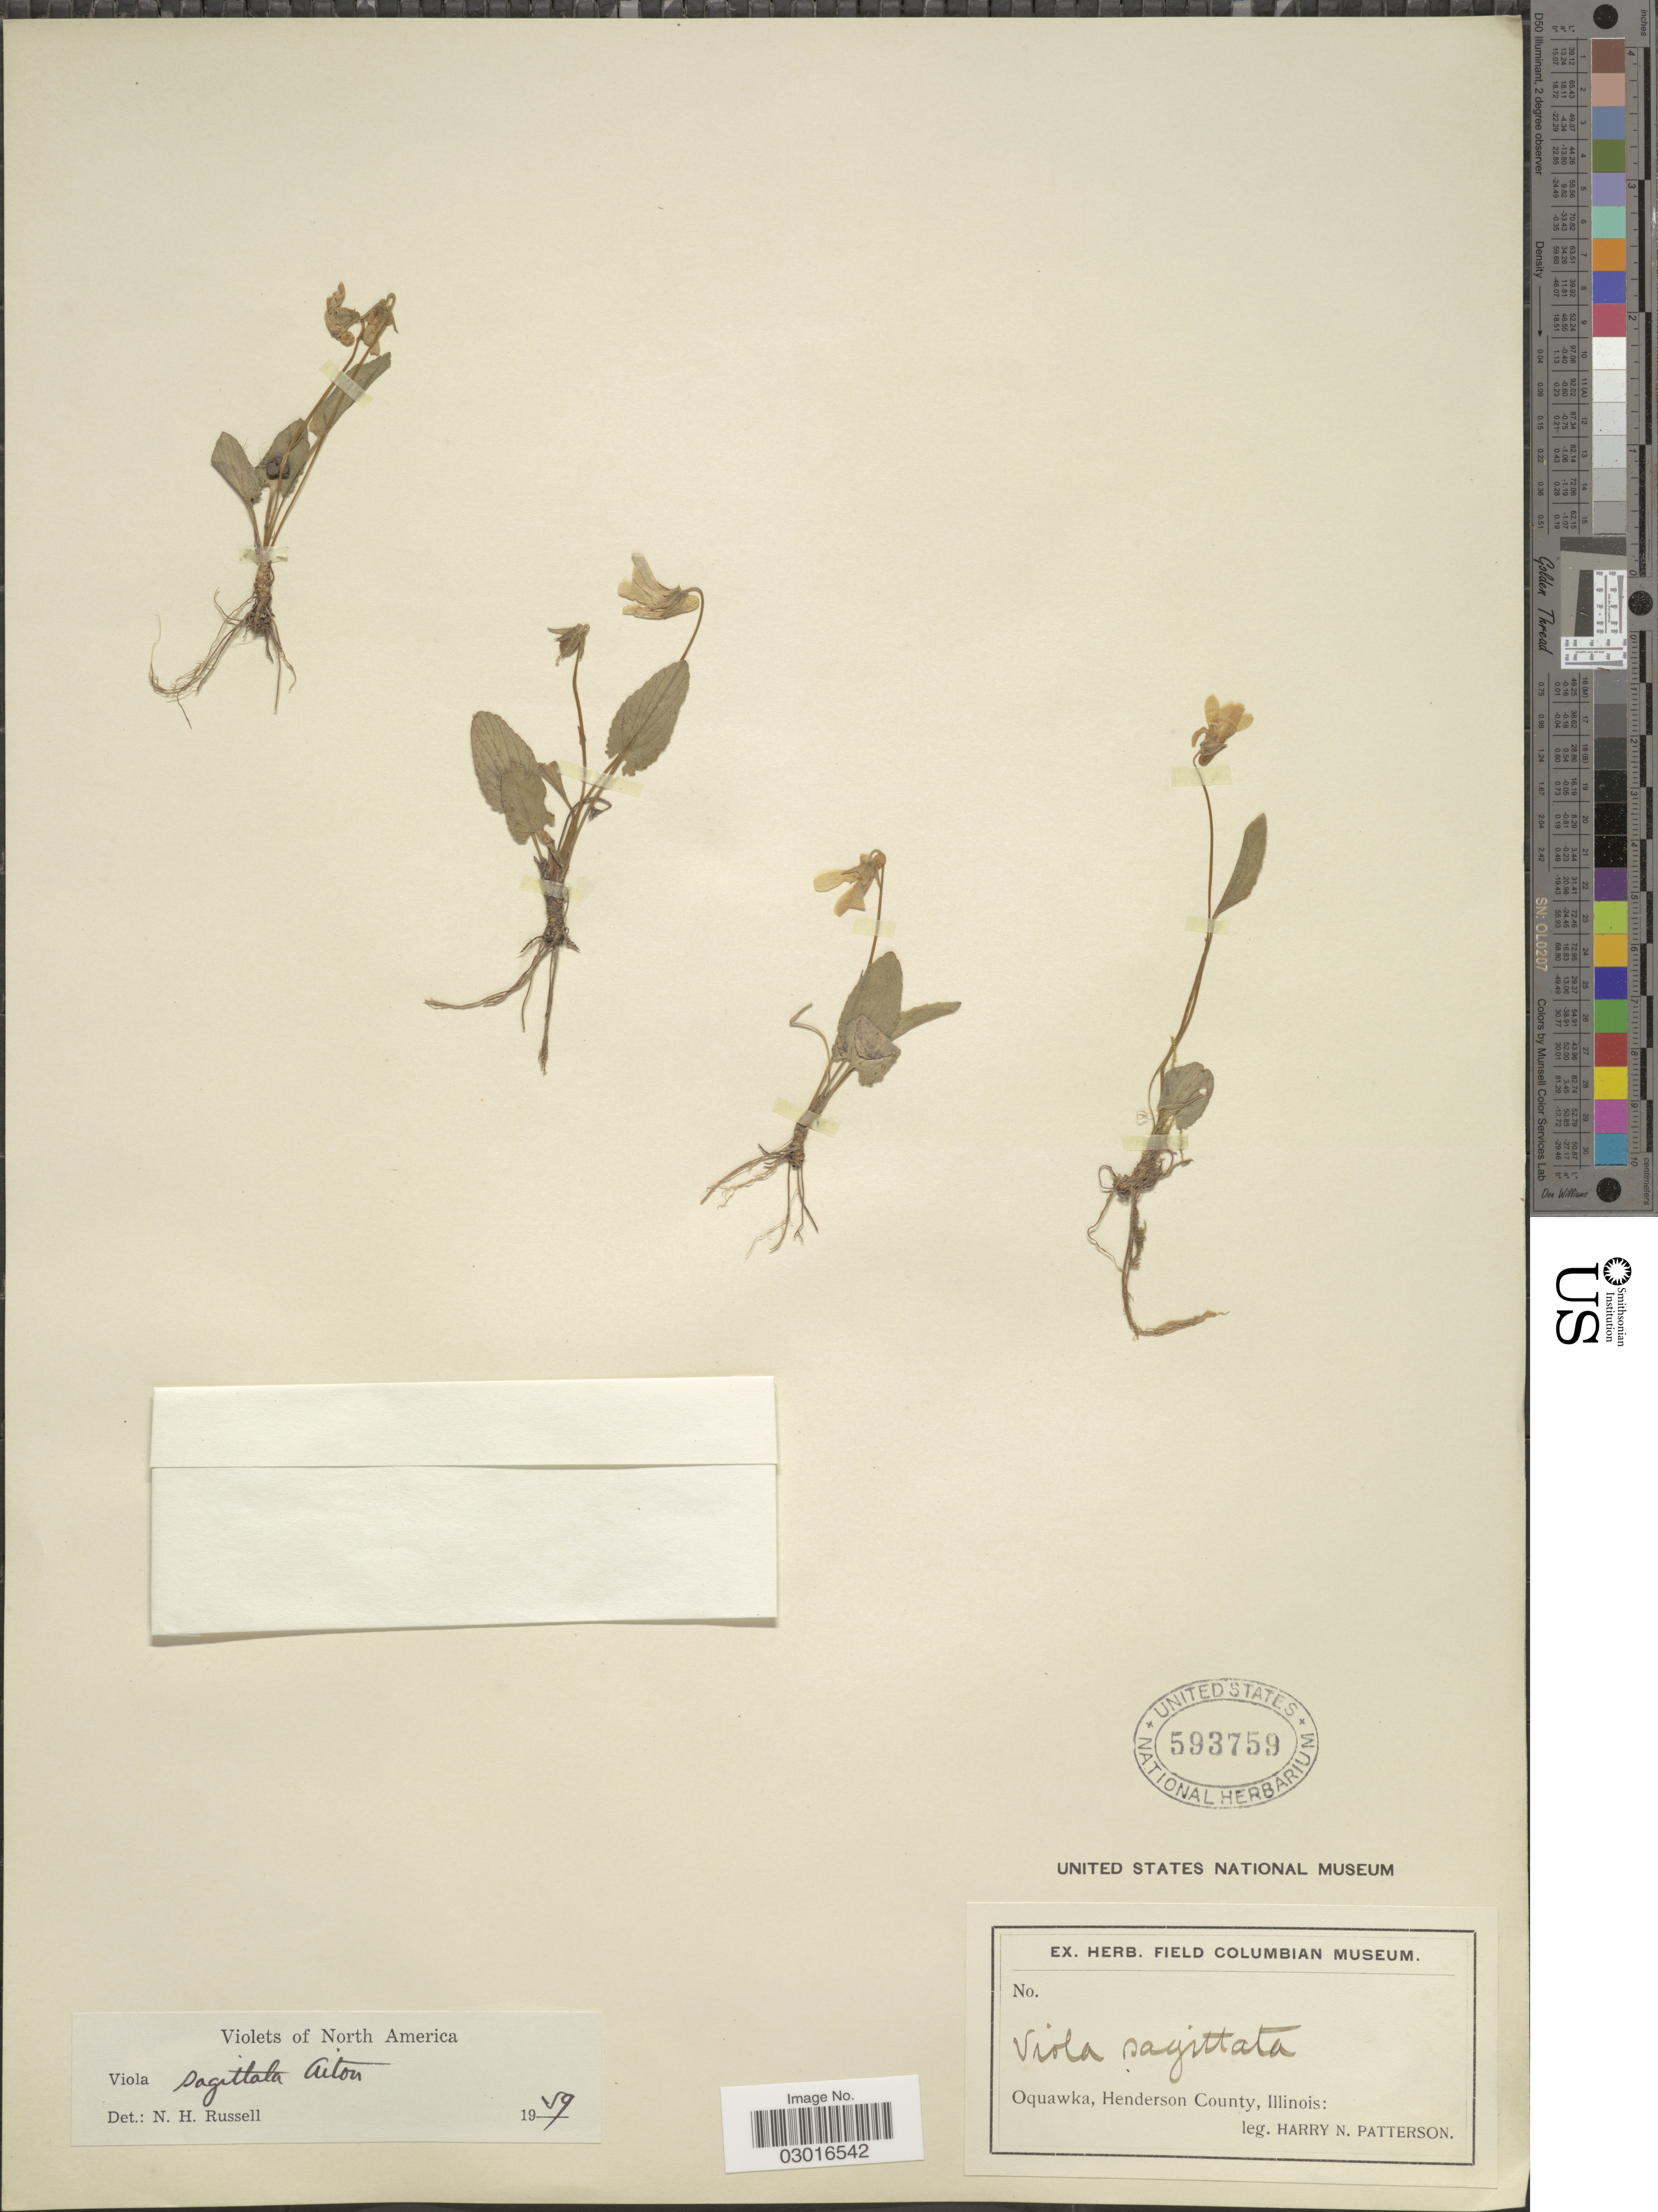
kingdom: Plantae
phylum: Tracheophyta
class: Magnoliopsida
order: Malpighiales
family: Violaceae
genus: Viola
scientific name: Viola sagittata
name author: Aiton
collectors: H. N. Patterson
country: United States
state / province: Illinois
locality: Oquawka, Henderson County.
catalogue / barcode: US 593759